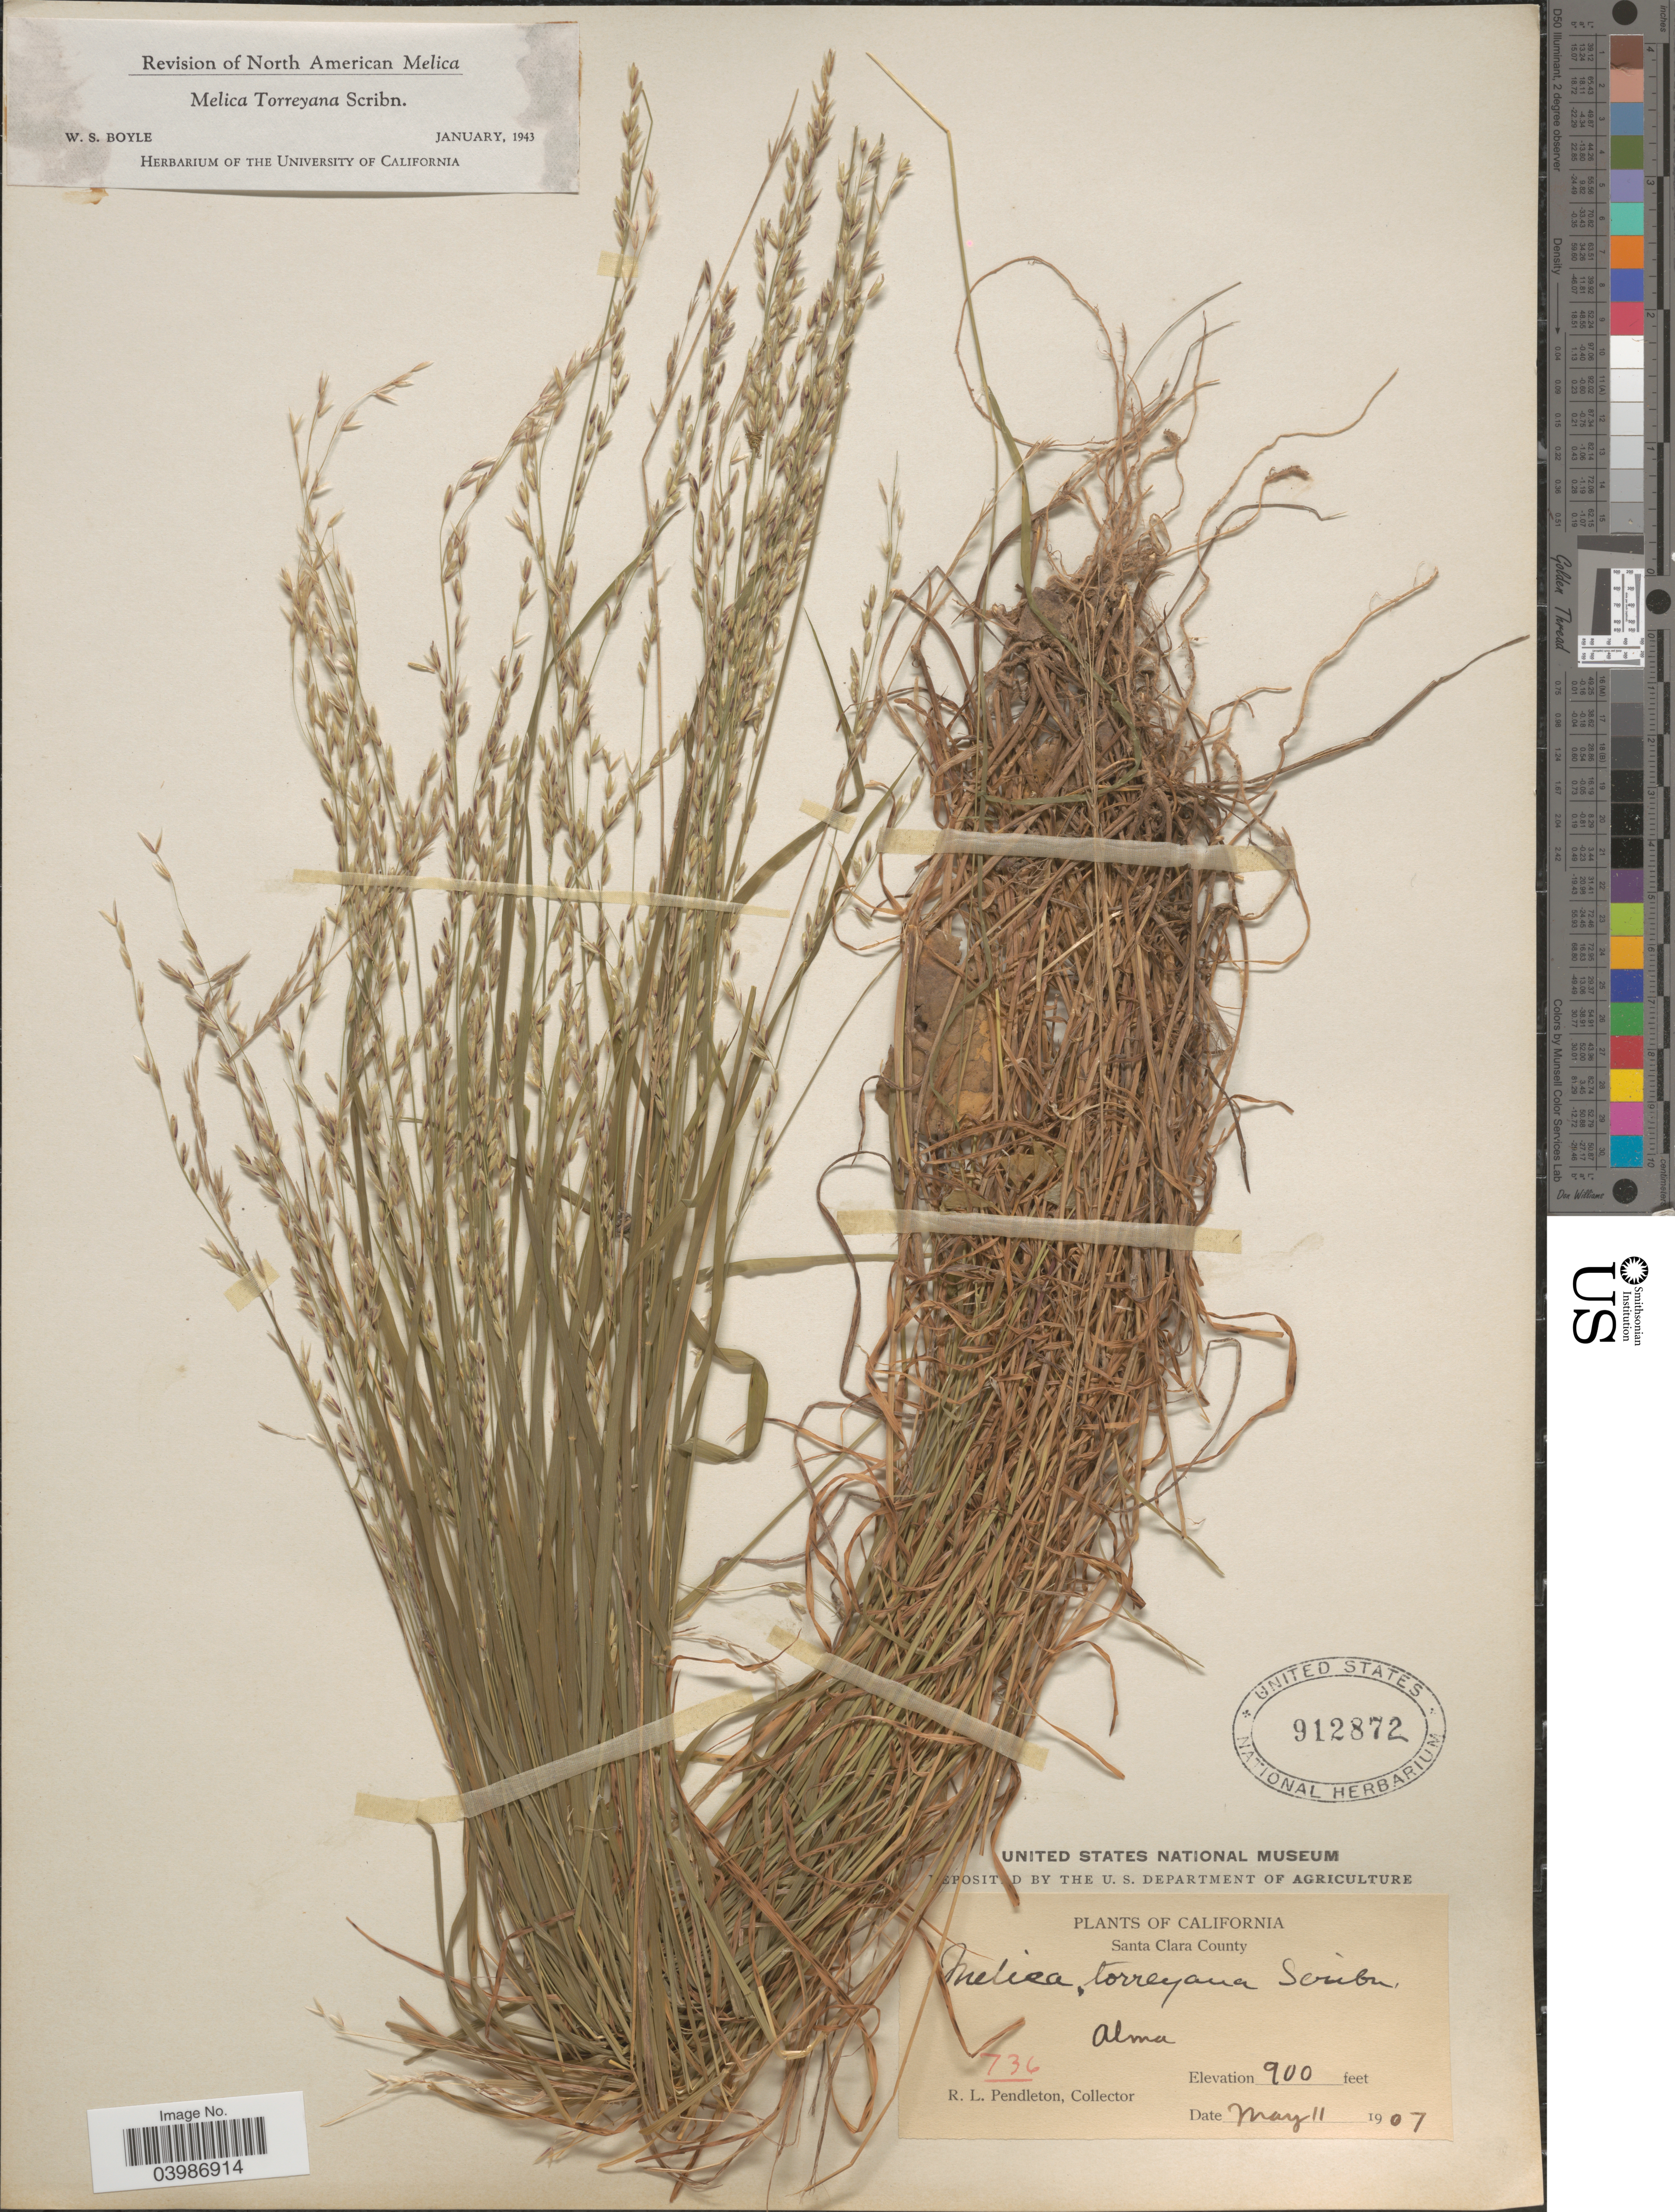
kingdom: Plantae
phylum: Tracheophyta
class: Liliopsida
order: Poales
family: Poaceae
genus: Melica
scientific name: Melica torreyana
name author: Scribn.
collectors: R. Pendleton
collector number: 736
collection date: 1907-05-11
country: United States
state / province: California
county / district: Santa Clara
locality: Santa Clara County. Alma.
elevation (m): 274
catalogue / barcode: US 912872